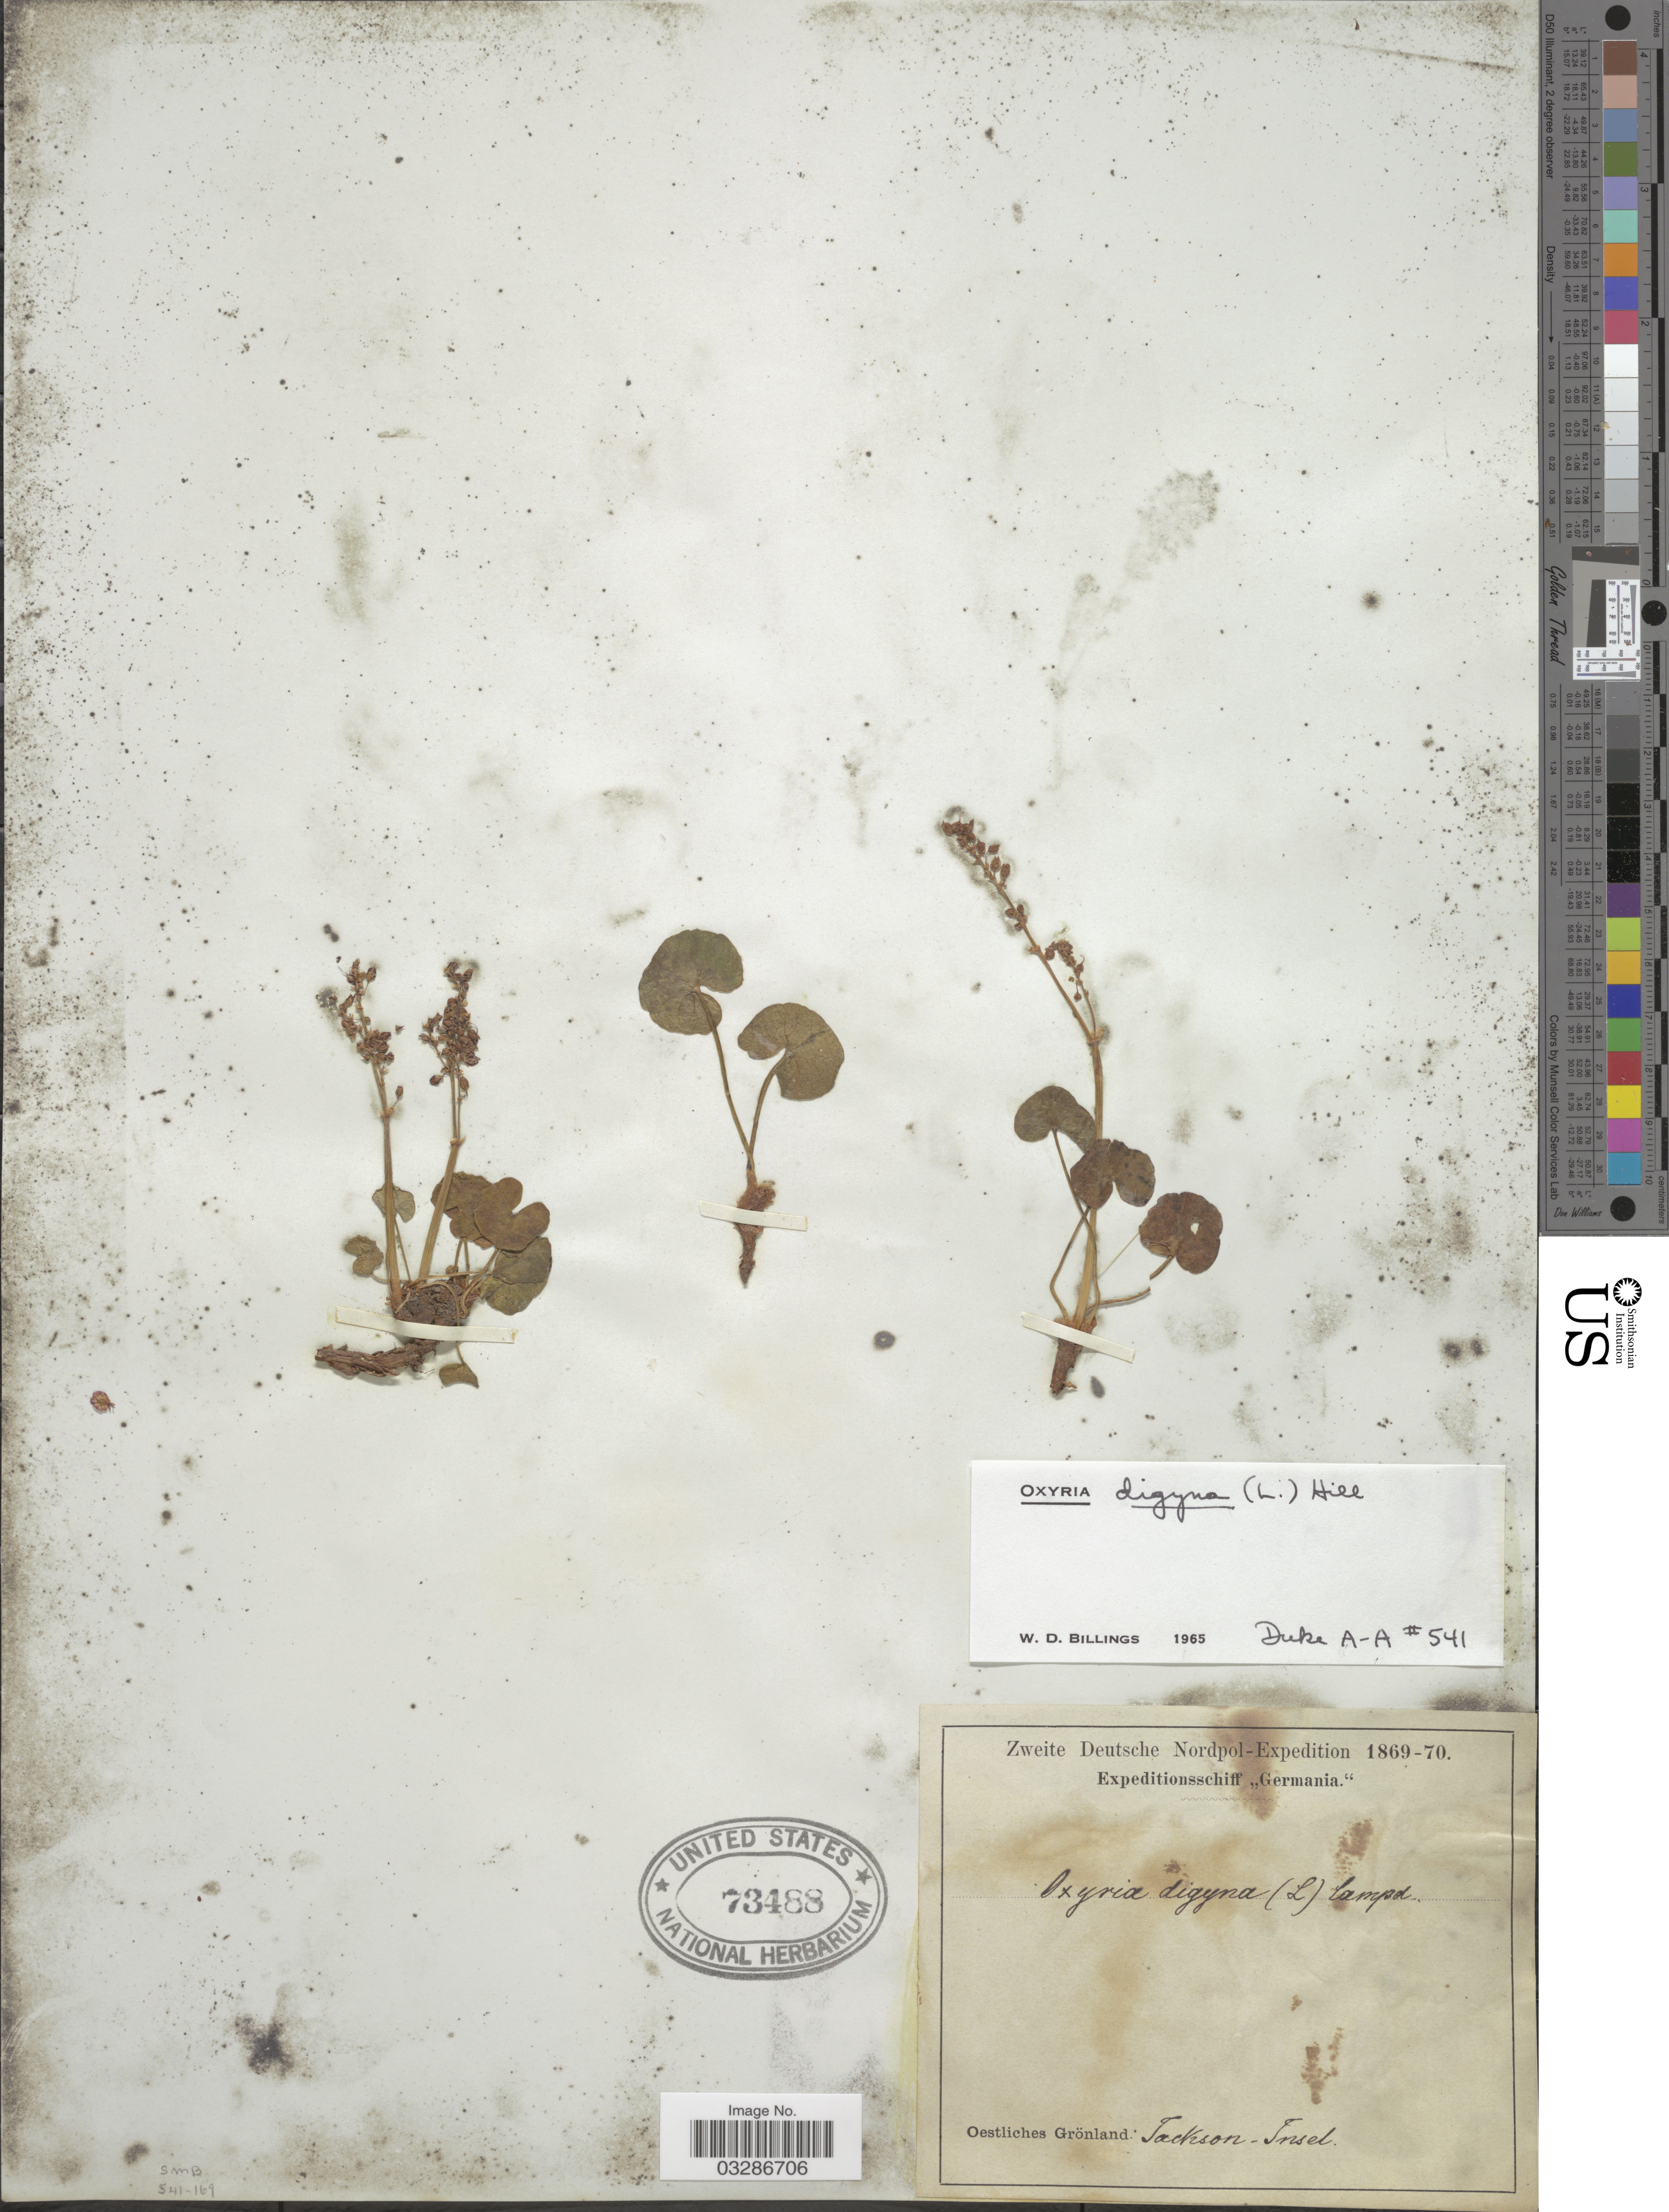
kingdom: Plantae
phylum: Tracheophyta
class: Magnoliopsida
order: Caryophyllales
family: Polygonaceae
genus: Oxyria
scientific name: Oxyria digyna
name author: (L.) Hill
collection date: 1869/1870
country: Greenland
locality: Oestliches Grönland: Jackson-Insel.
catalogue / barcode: US 73488